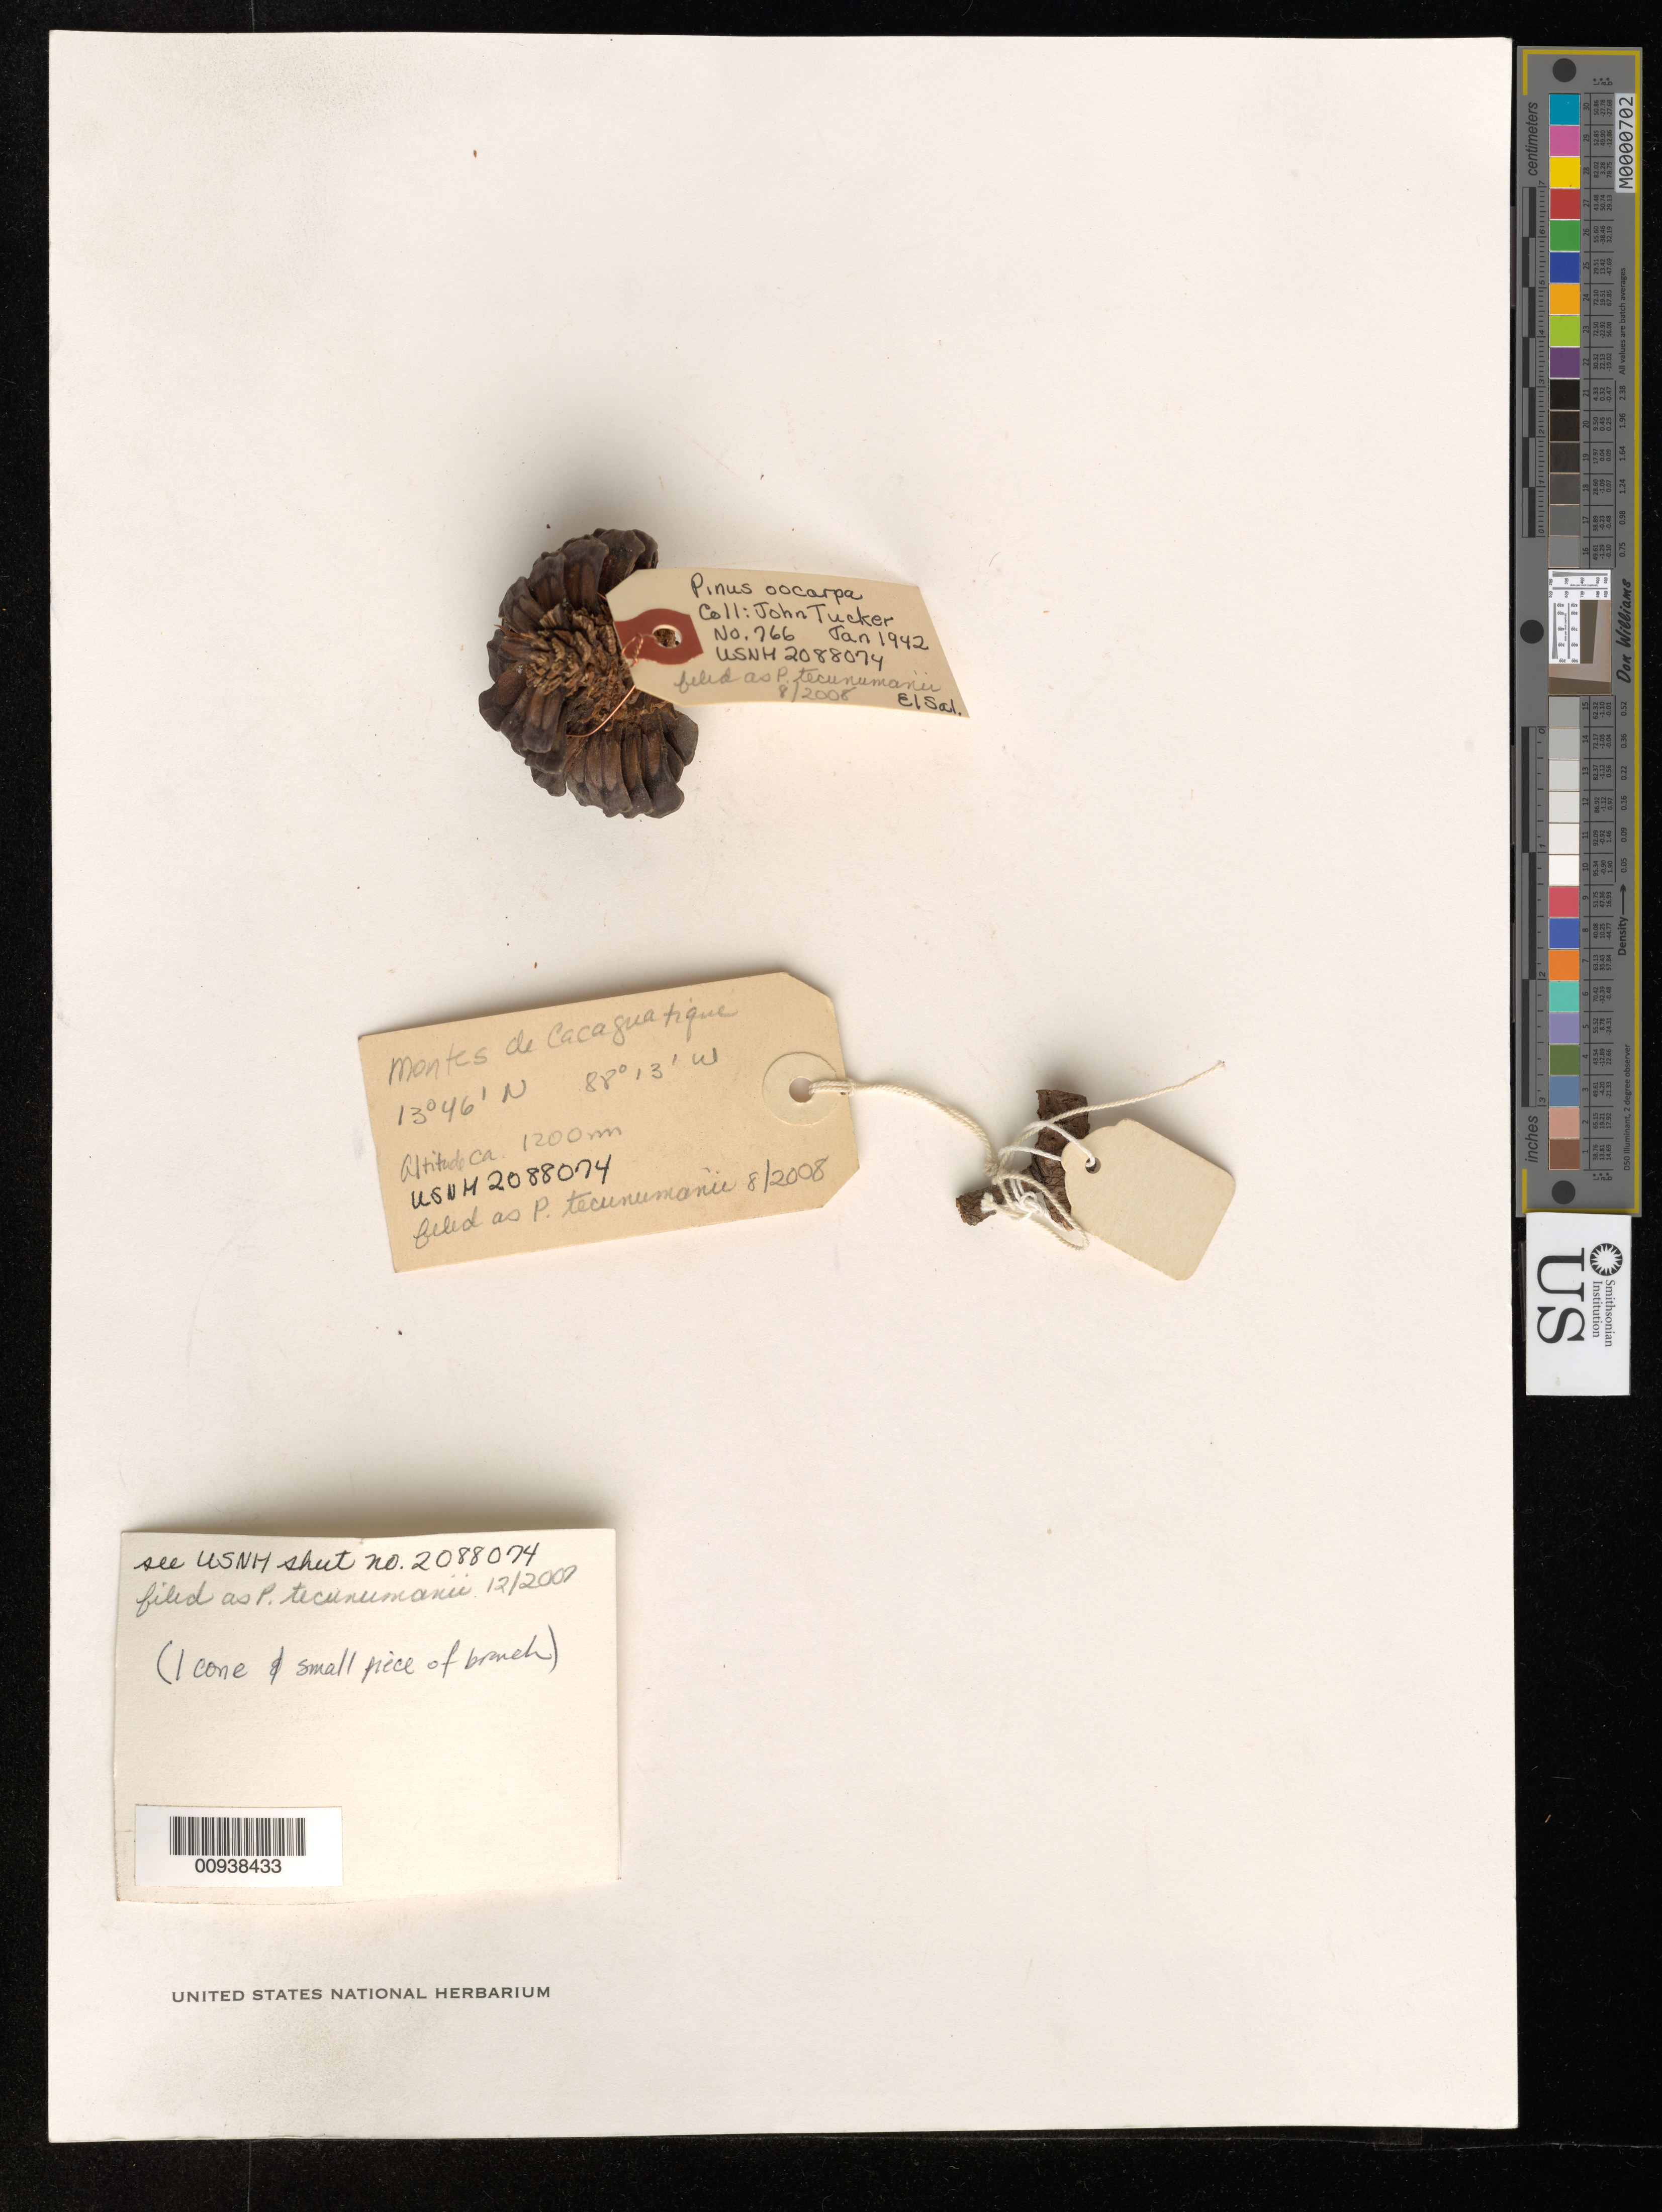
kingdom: Plantae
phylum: Tracheophyta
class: Pinopsida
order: Pinales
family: Pinaceae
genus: Pinus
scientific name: Pinus tecunumanii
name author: F. Schwerdtf. ex Eguiluz & J.P. Perry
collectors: J. M. Tucker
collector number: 766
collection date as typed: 11 Jan 1942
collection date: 1942-01-11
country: El Salvador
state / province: Morazán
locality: About 3.5 km. east of finca of General J.T. Calderón, Montes de Cacaguatique.